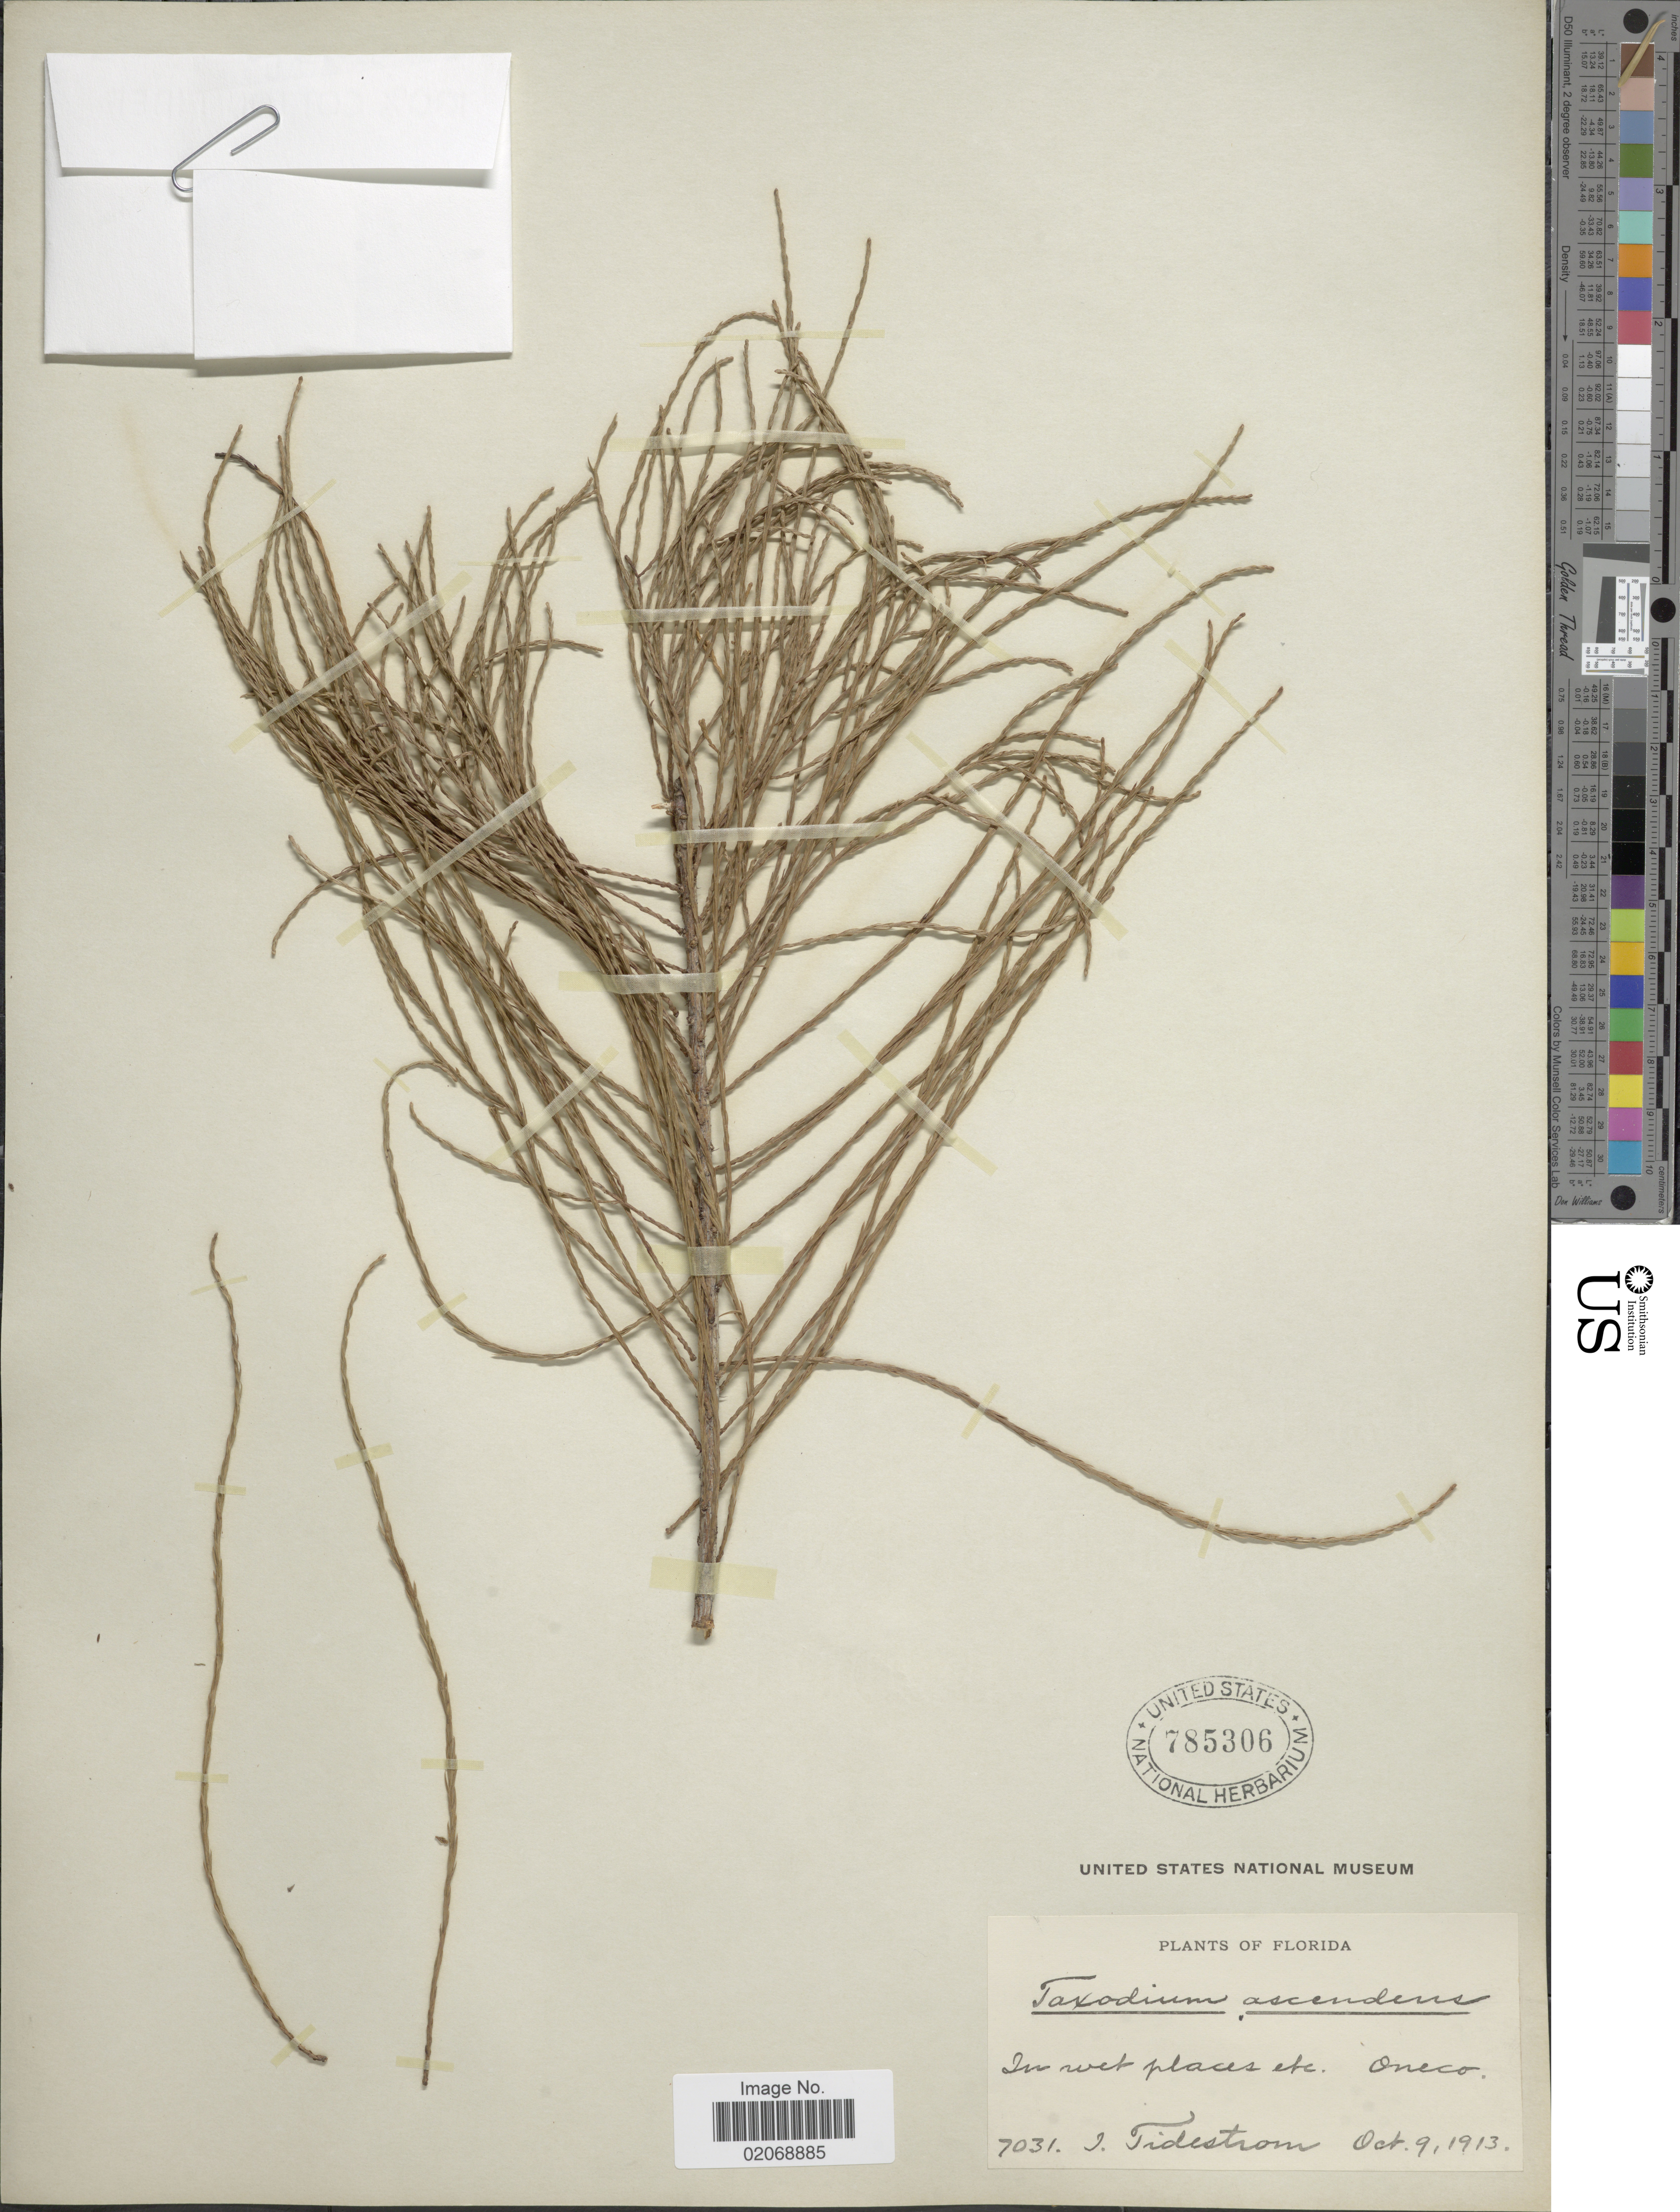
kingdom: Plantae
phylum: Tracheophyta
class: Pinopsida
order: Pinales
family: Cupressaceae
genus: Taxodium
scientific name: Taxodium ascendens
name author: Brongn.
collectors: I. F. Tidestrom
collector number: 7031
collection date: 1913-10-09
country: United States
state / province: Florida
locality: Oneco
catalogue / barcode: US 785306